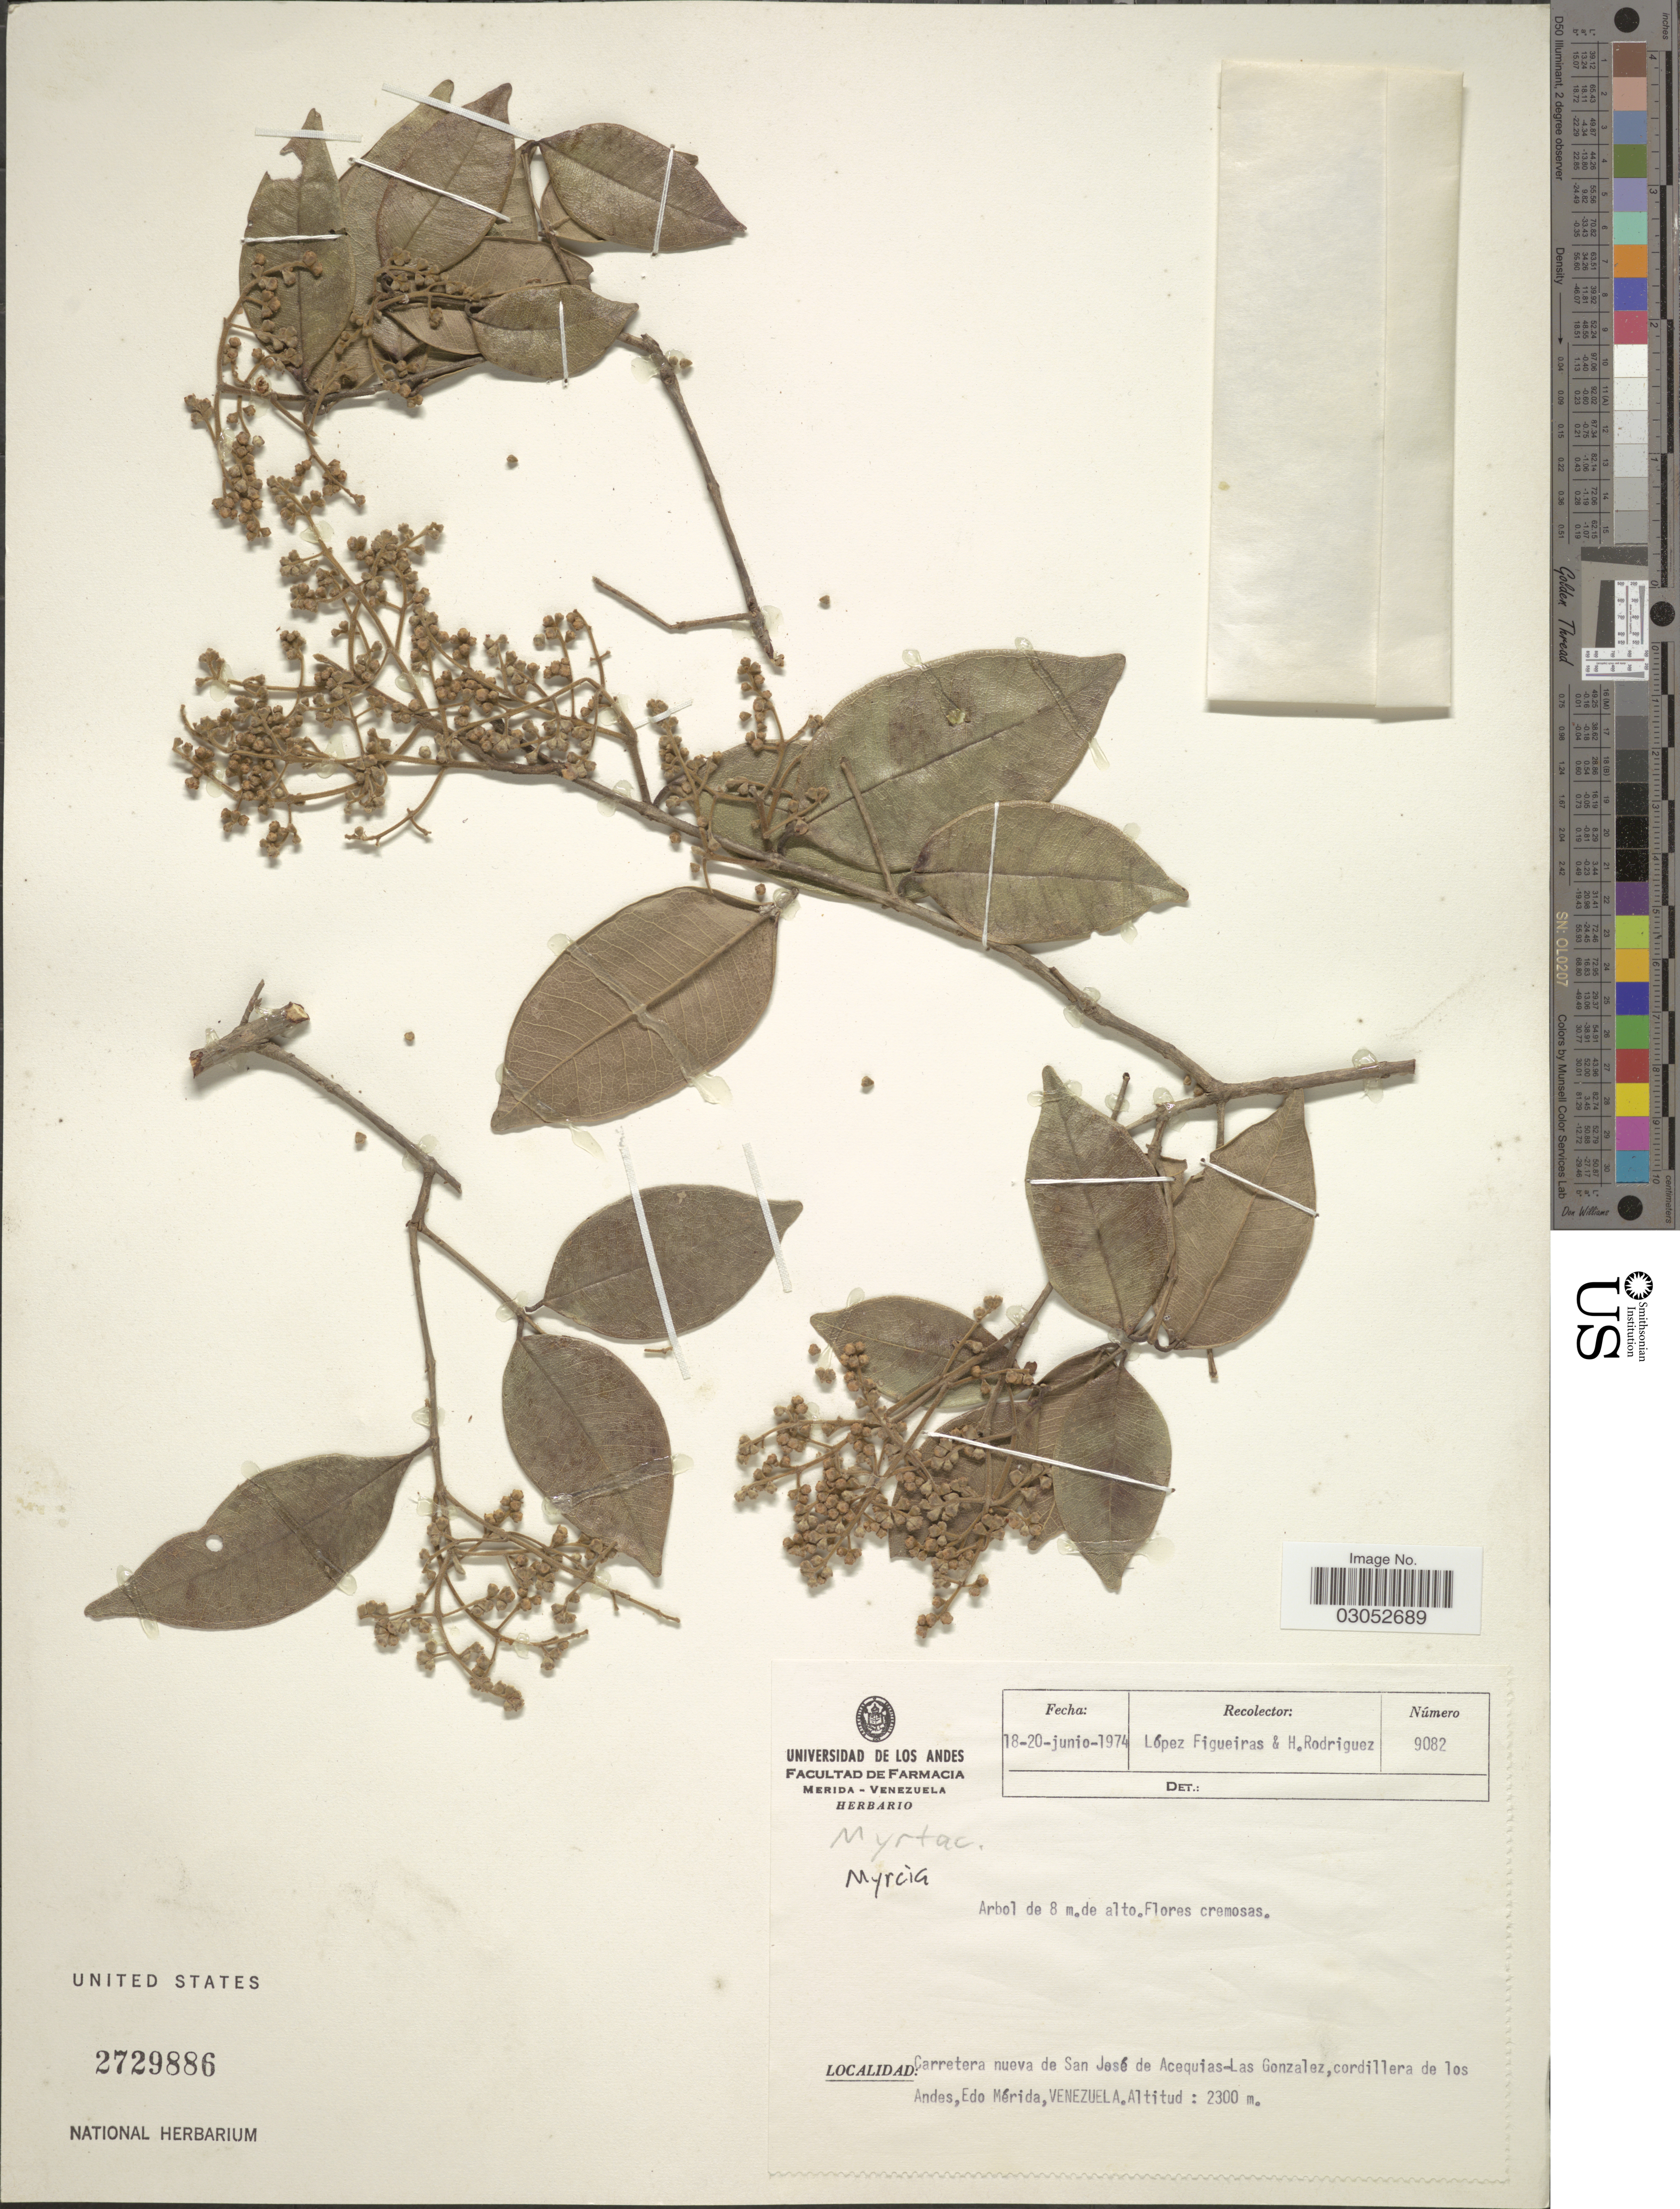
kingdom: Plantae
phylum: Tracheophyta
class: Magnoliopsida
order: Myrtales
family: Myrtaceae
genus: Myrcia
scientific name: Myrcia sp.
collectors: M. López Figueiras & H. Rodriguez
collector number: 9082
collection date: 1974-06-18/1974-06-20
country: Venezuela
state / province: Mérida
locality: Carretera nueva de San José de Acequias-Las Gonzalez, cordillera de los Andes.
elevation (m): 2300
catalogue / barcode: US 2729886